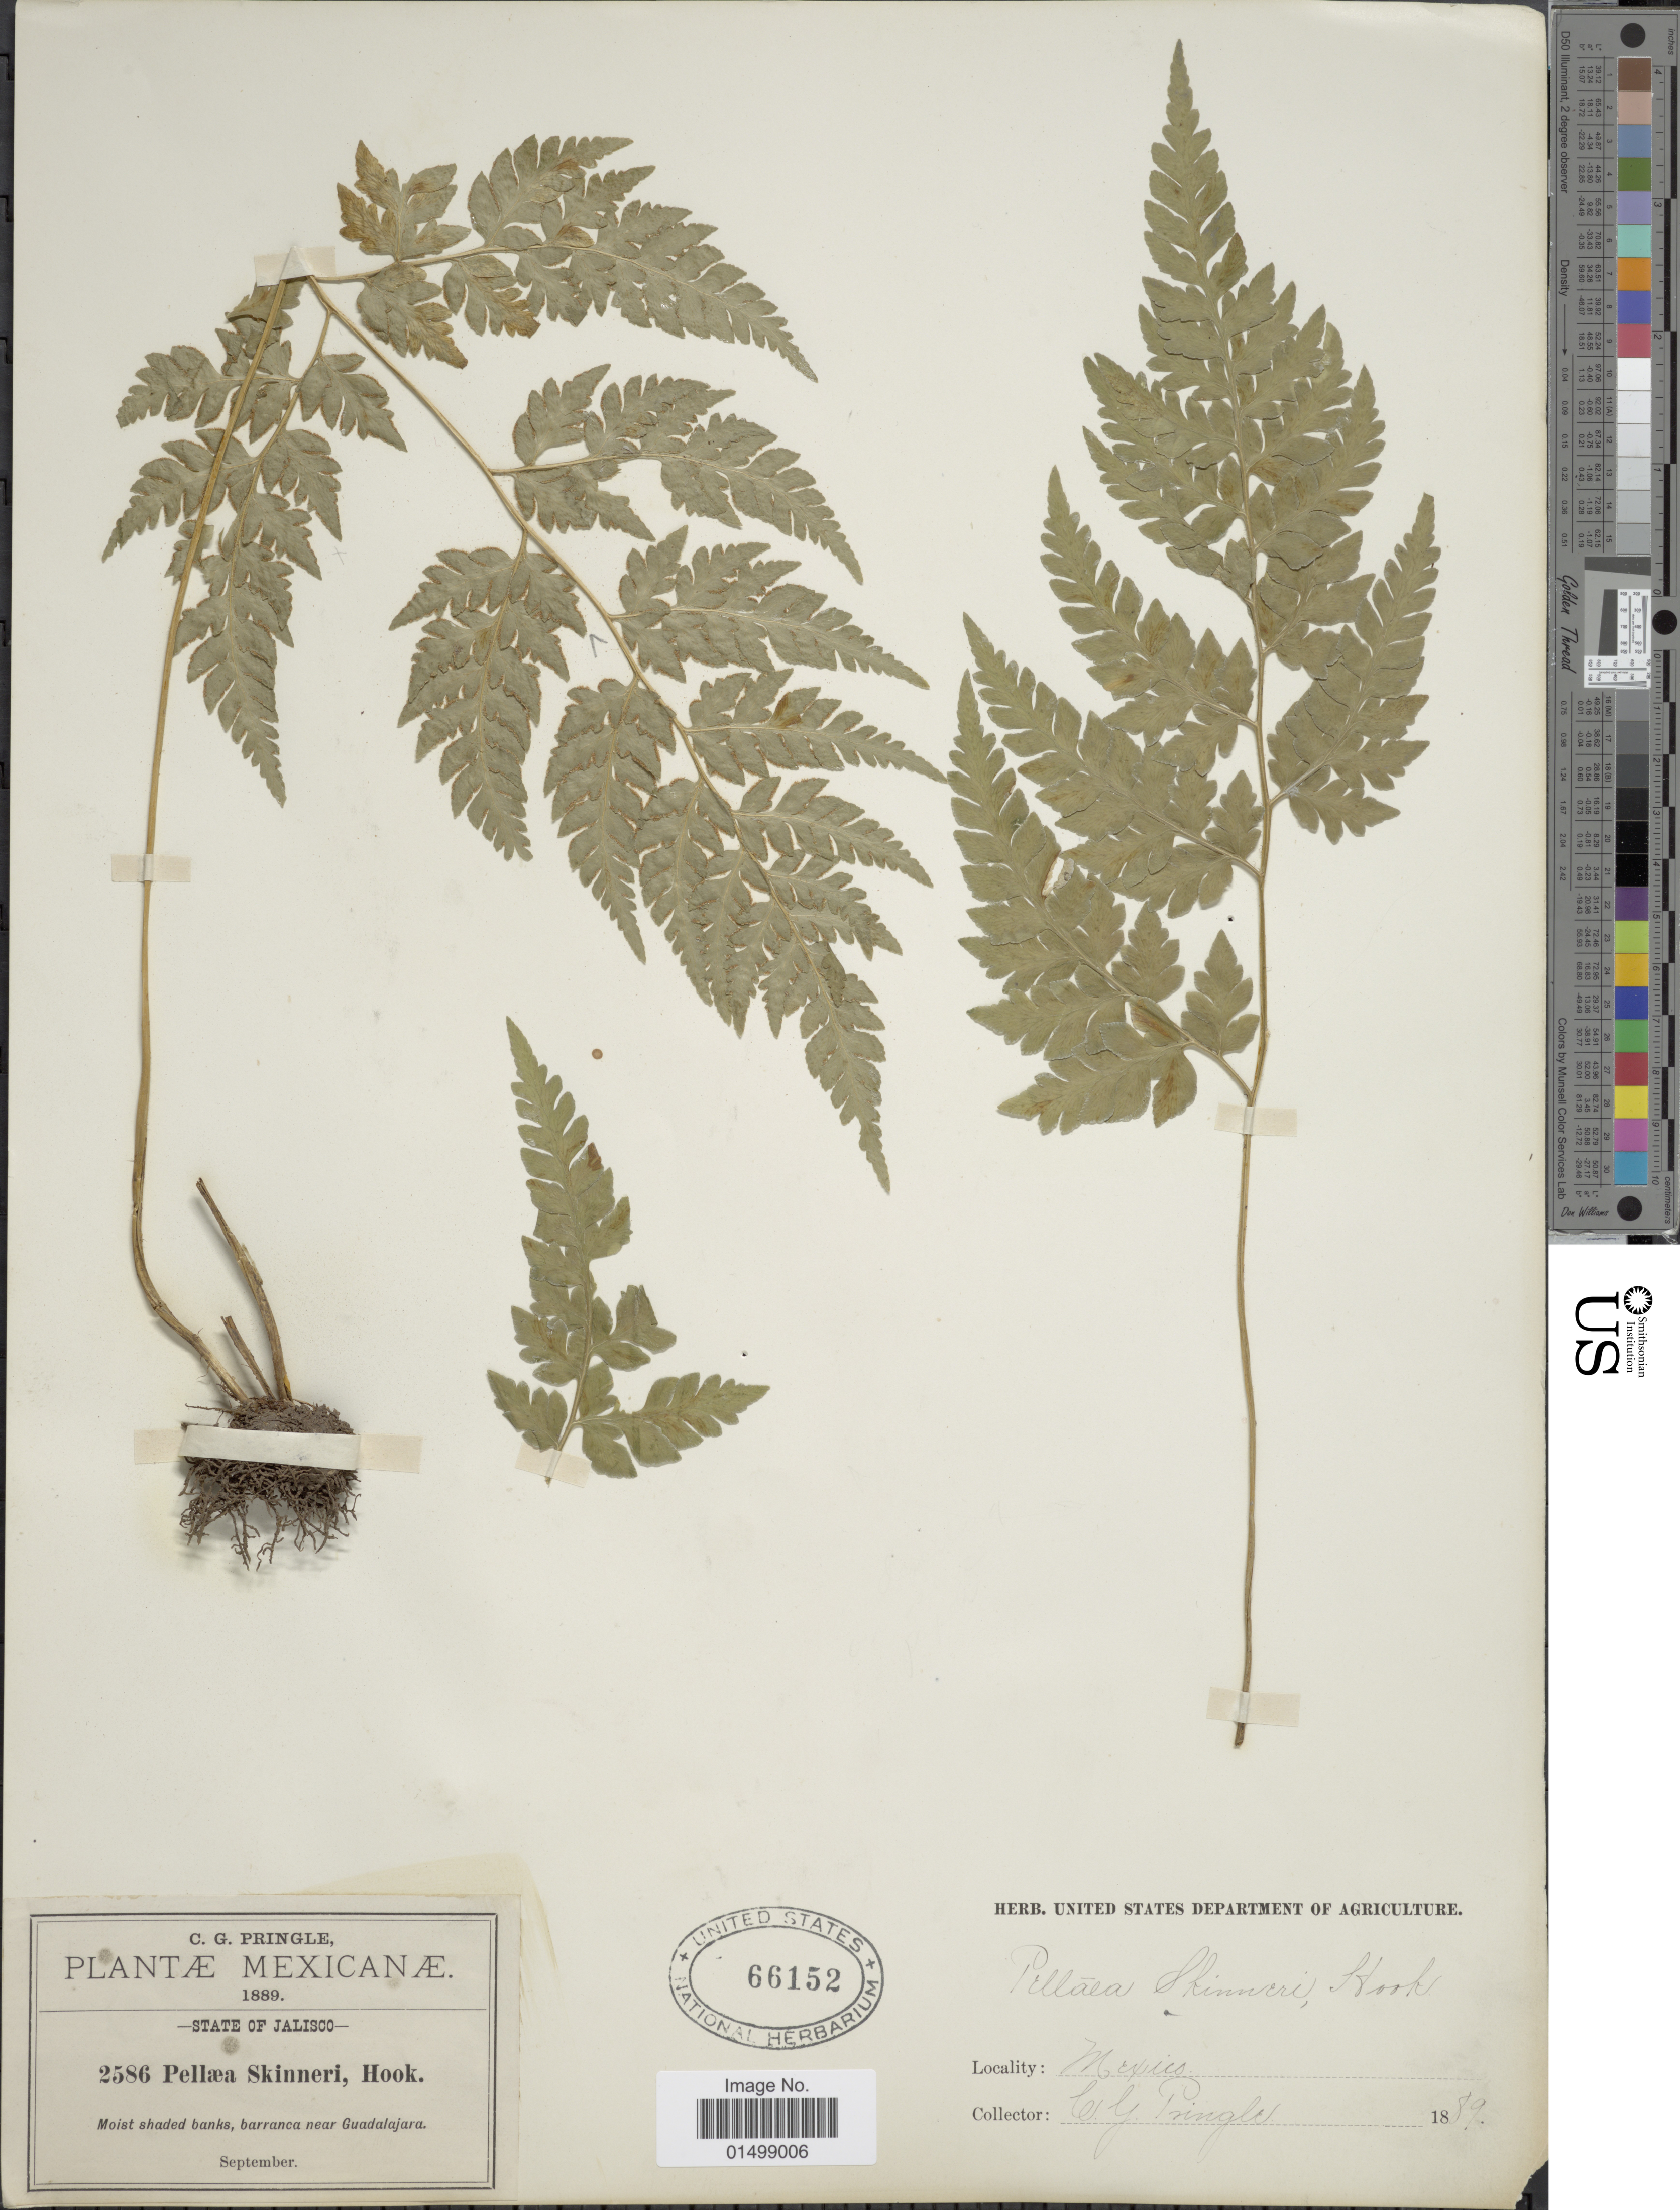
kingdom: Plantae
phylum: Tracheophyta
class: Polypodiopsida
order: Polypodiales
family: Pteridaceae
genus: Cheilanthes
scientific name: Cheilanthes skinneri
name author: (Hook.) T. Moore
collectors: C. G. Pringle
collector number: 2586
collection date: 1889-09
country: Mexico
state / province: Jalisco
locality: Mexico, State of Jalisco. Moist shaded banks, barracan near Guadalajara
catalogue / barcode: US 66152